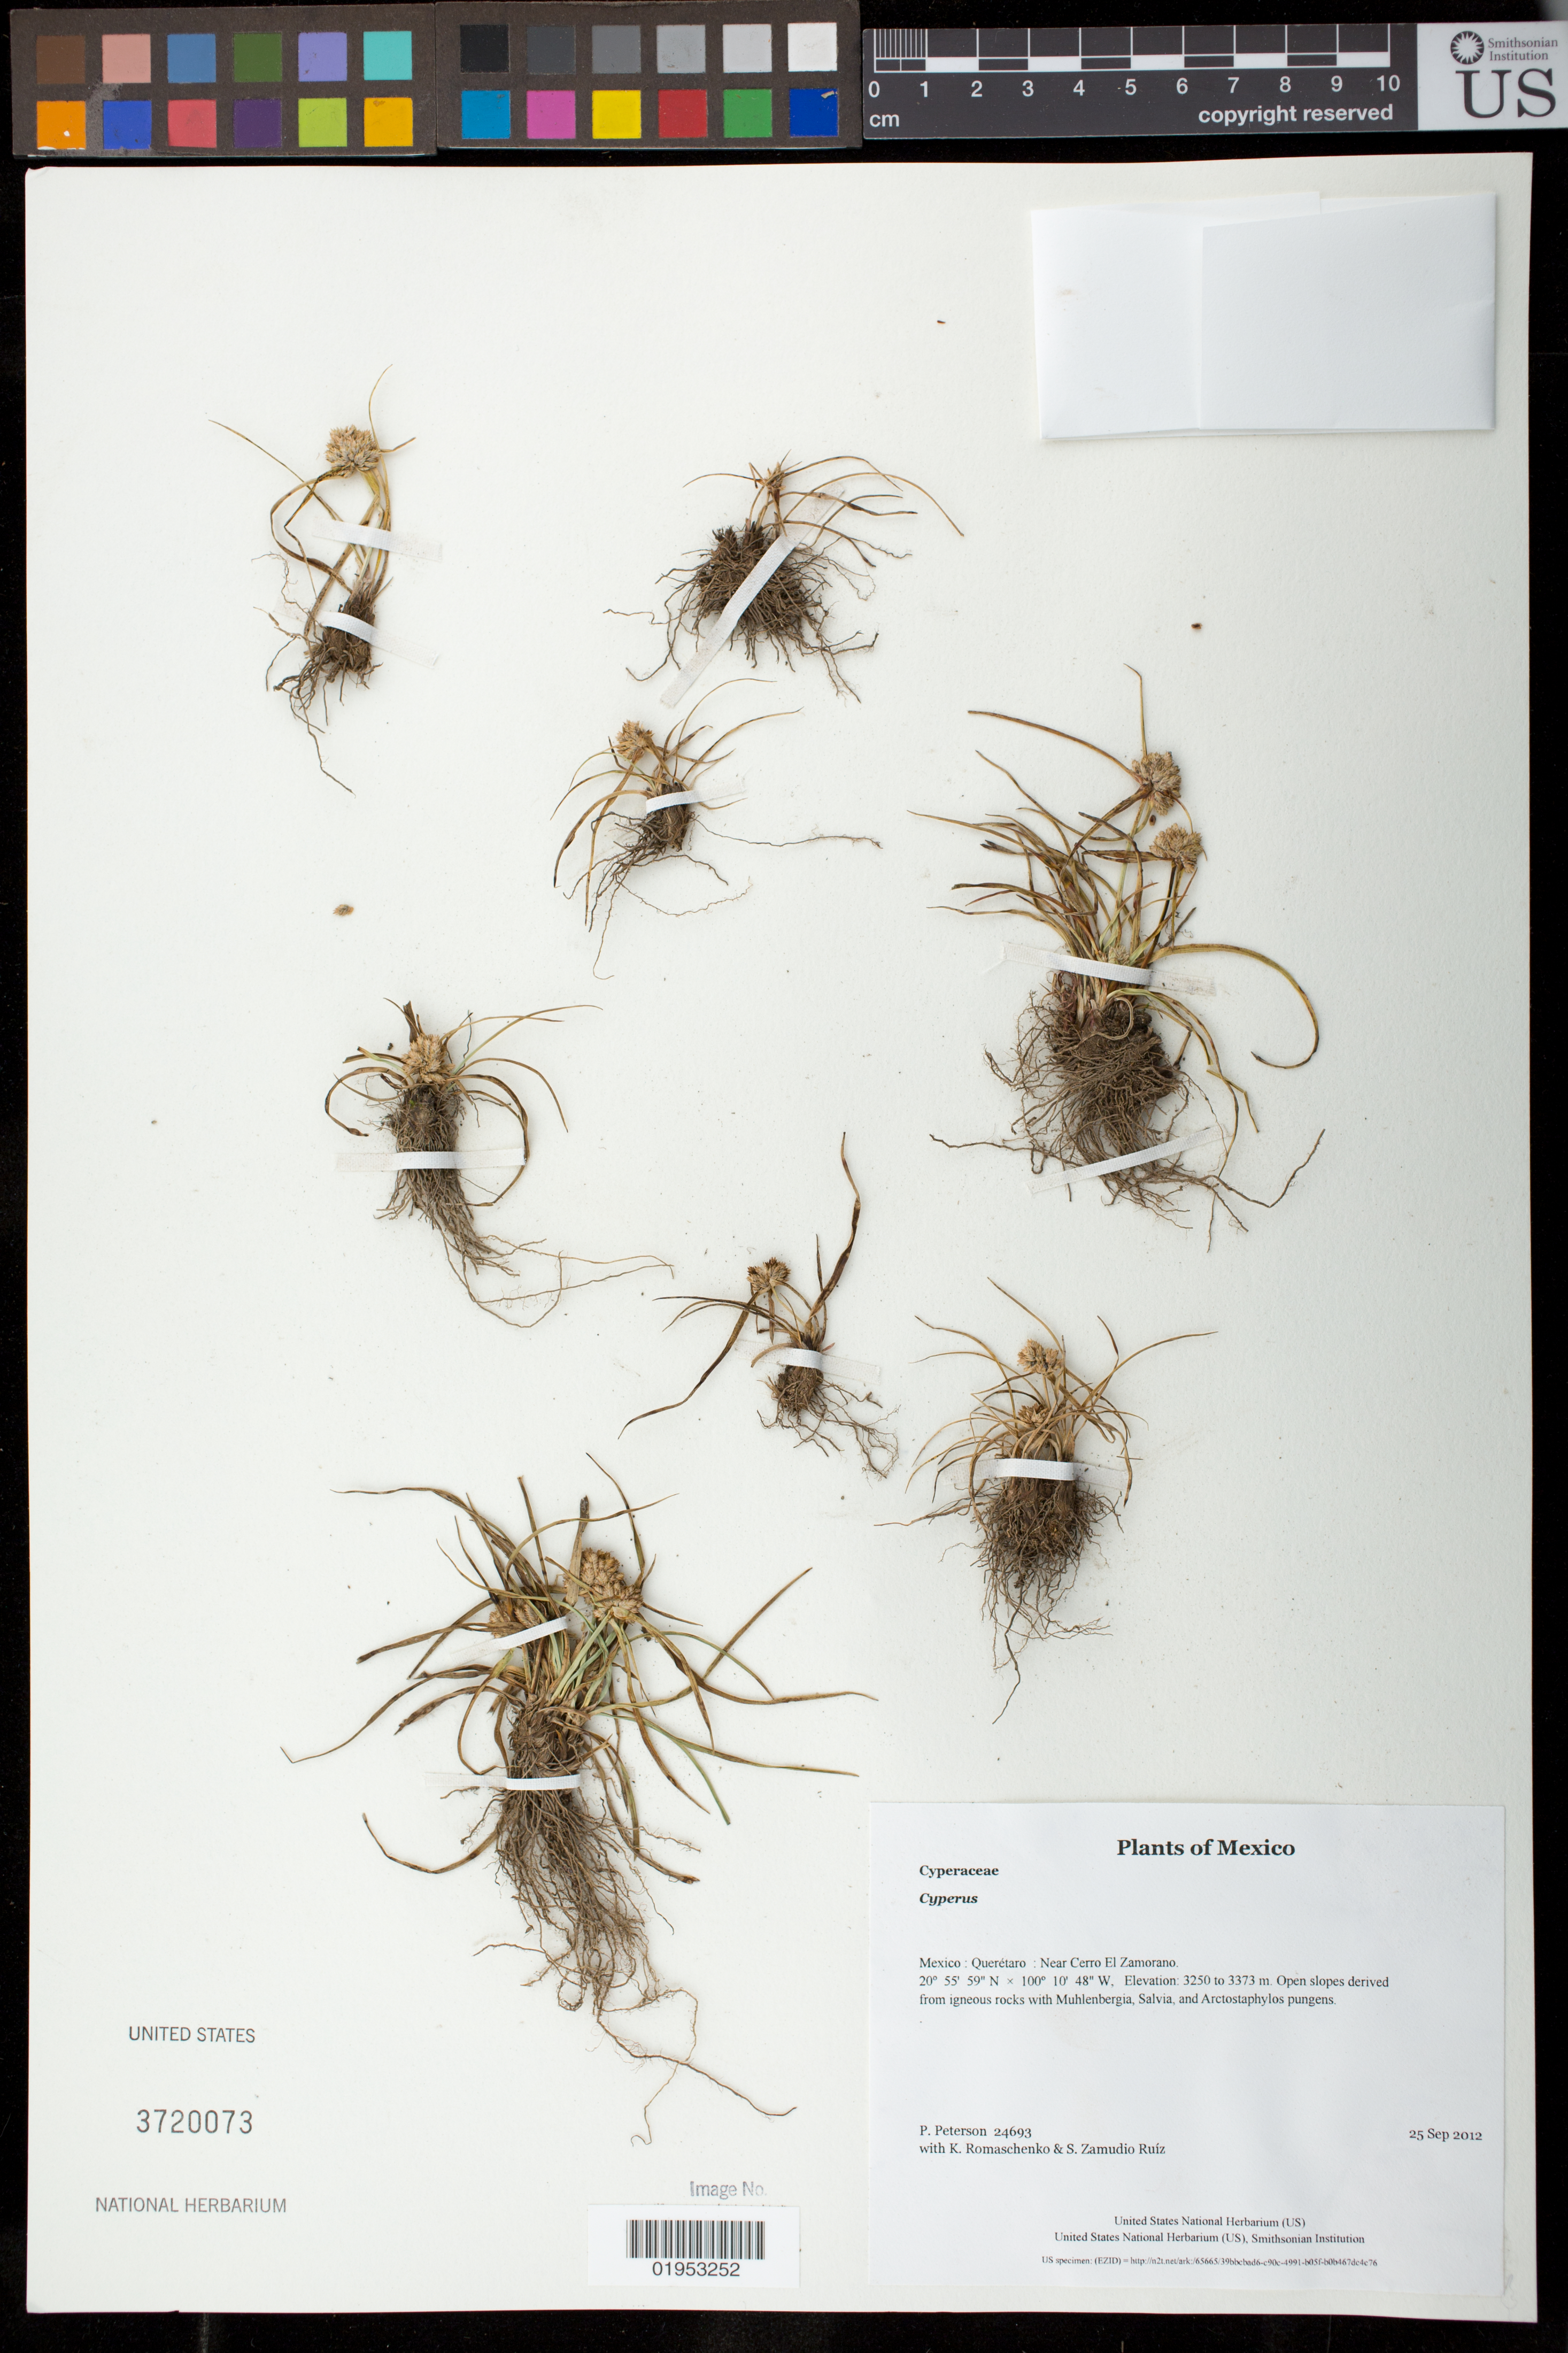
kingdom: Plantae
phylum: Tracheophyta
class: Liliopsida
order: Poales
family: Cyperaceae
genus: Cyperus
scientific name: Cyperus seslerioides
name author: Kunth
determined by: Strong, Mark T., (BOT), Smithsonian Institution - National Museum of Natural History (UNITED STATES)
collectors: P. M. Peterson, K. Romaschenko & S. Zamudio Ruíz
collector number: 24693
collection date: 2012-09-25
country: Mexico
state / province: Querétaro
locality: Near Cerro El Zamorano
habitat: Open slopes derived from igneous rocks with Muhlenbergia, Salvia, and Arctostaphylos pungens.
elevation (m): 3250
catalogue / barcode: US 3720073